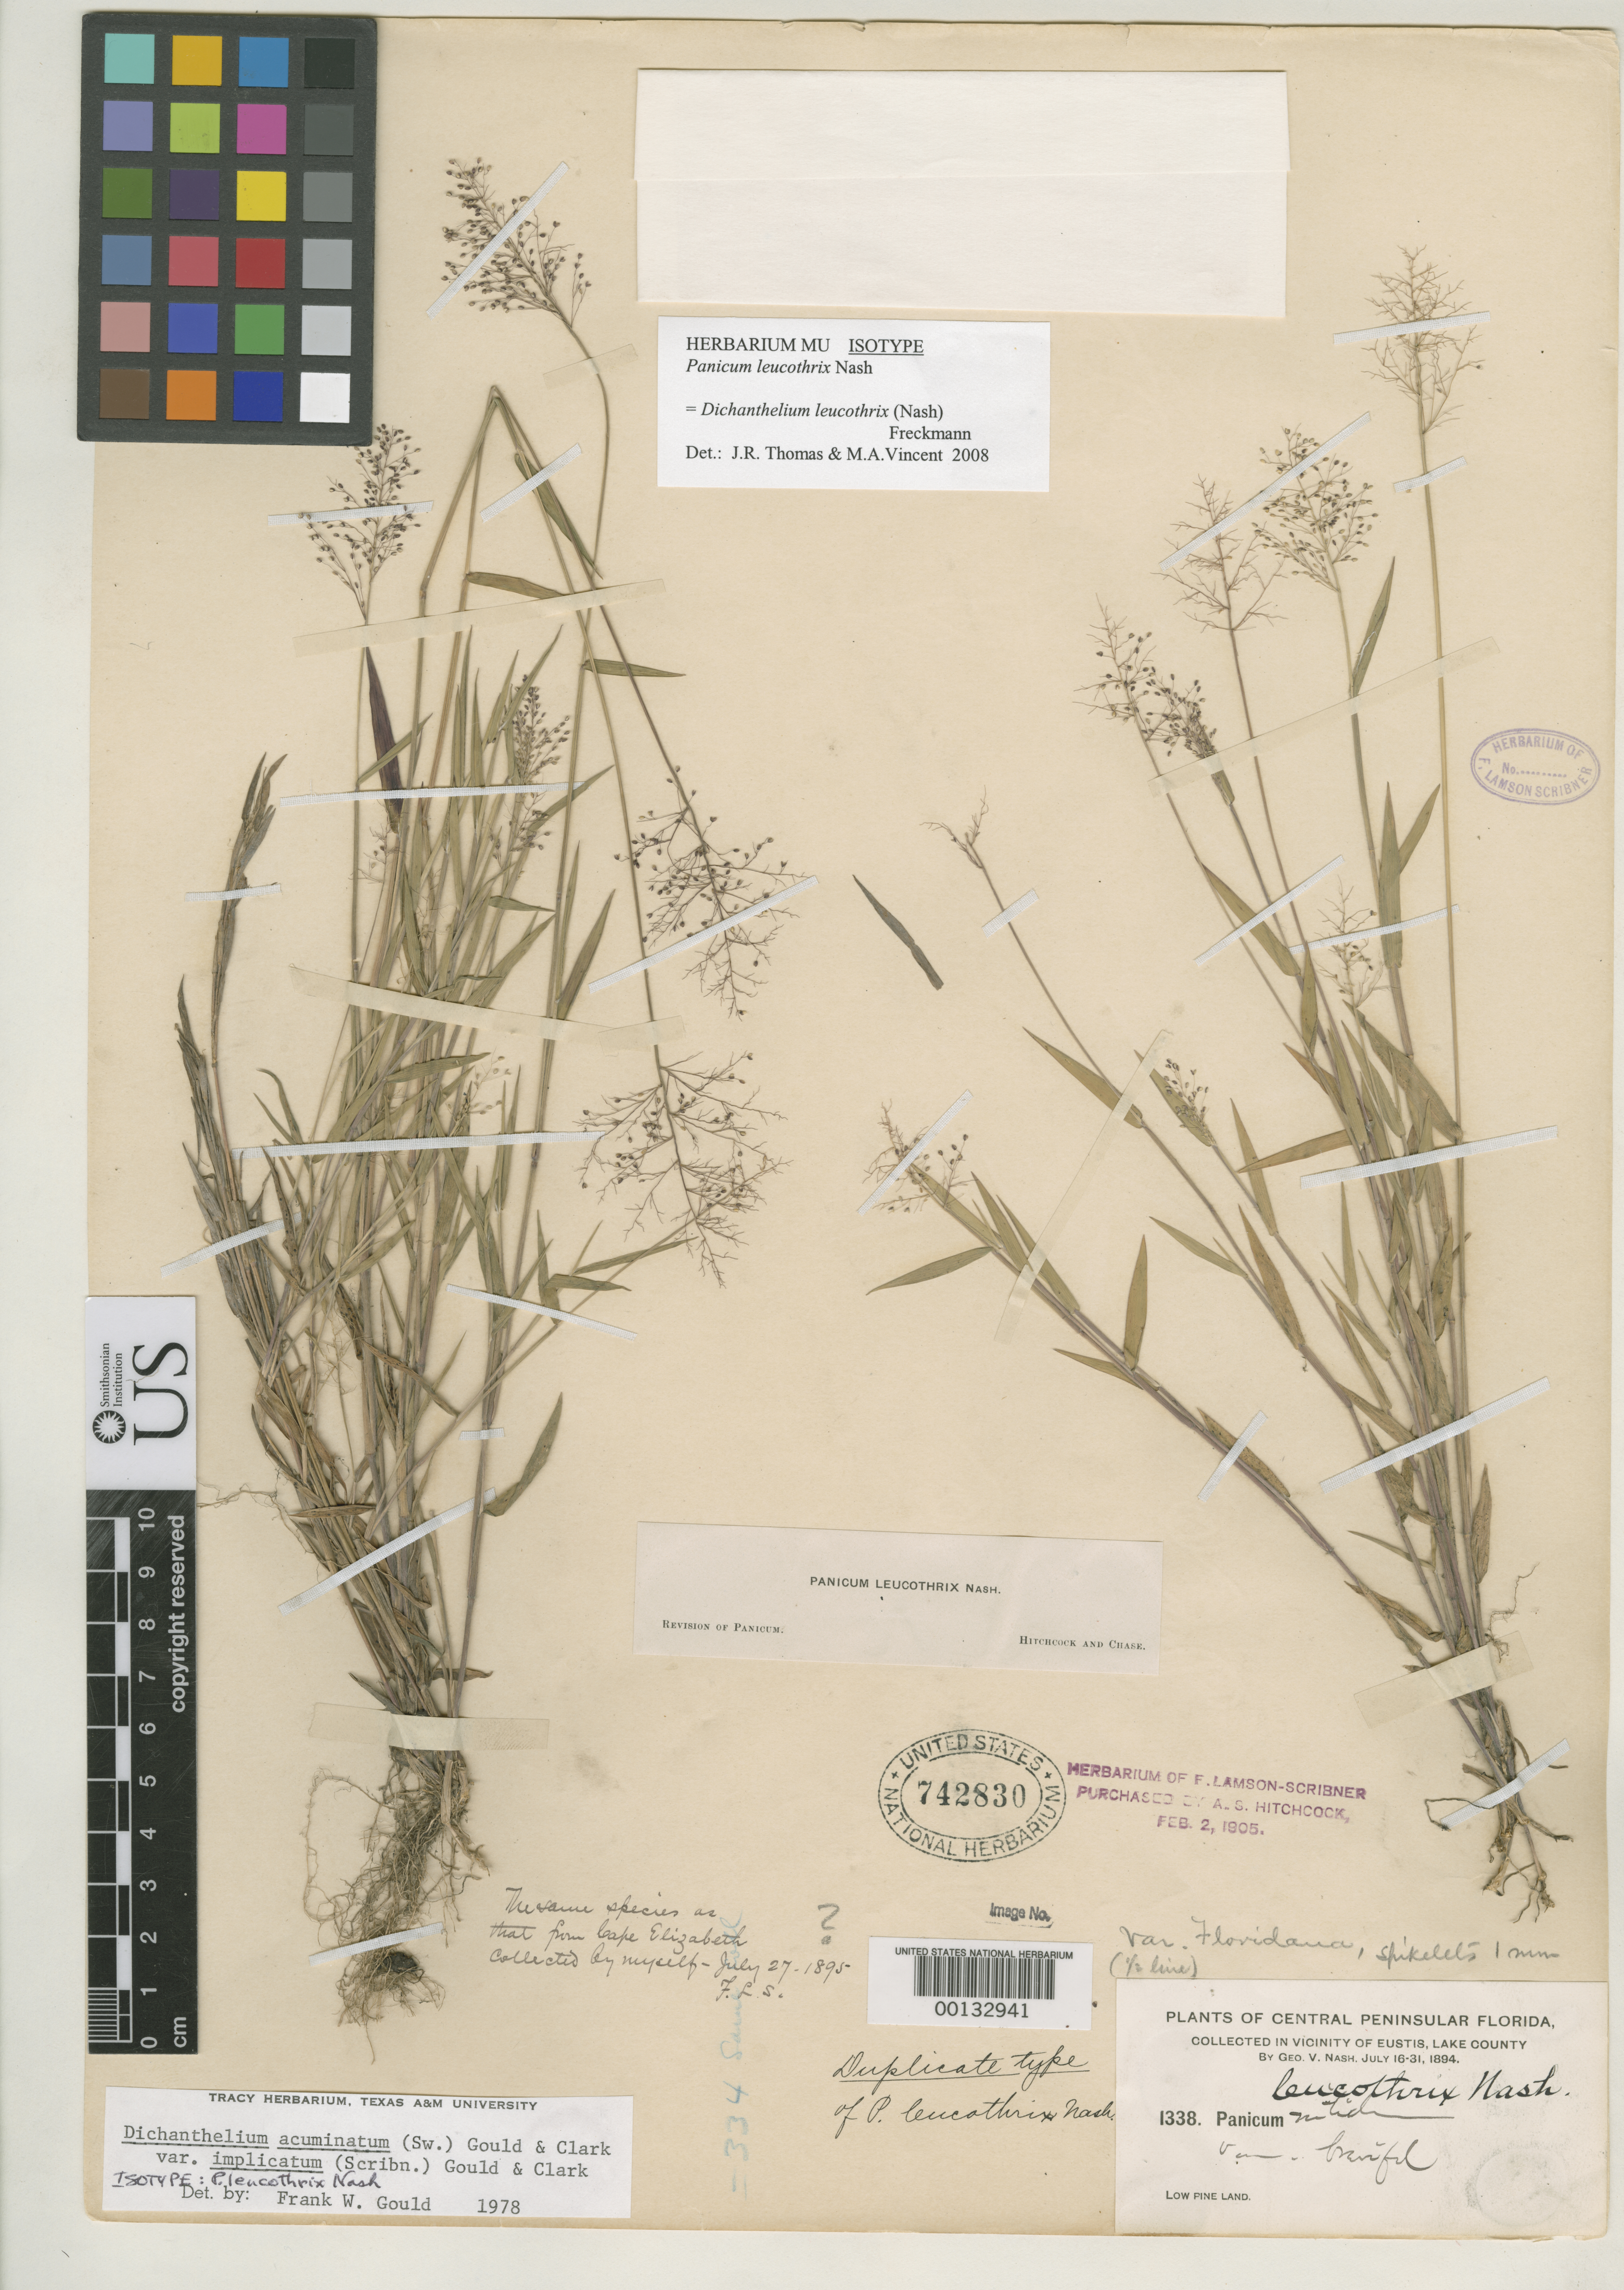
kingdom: Plantae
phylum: Tracheophyta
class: Liliopsida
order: Poales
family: Poaceae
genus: Panicum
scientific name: Panicum leucothrix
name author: Nash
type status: Isotype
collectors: G. V. Nash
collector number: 1338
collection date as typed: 16 Jul 1894 to 31 Jul 1894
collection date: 1894-07-16/1894-07-31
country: United States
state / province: Florida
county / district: Lake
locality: Near Eustis.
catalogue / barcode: US 742830